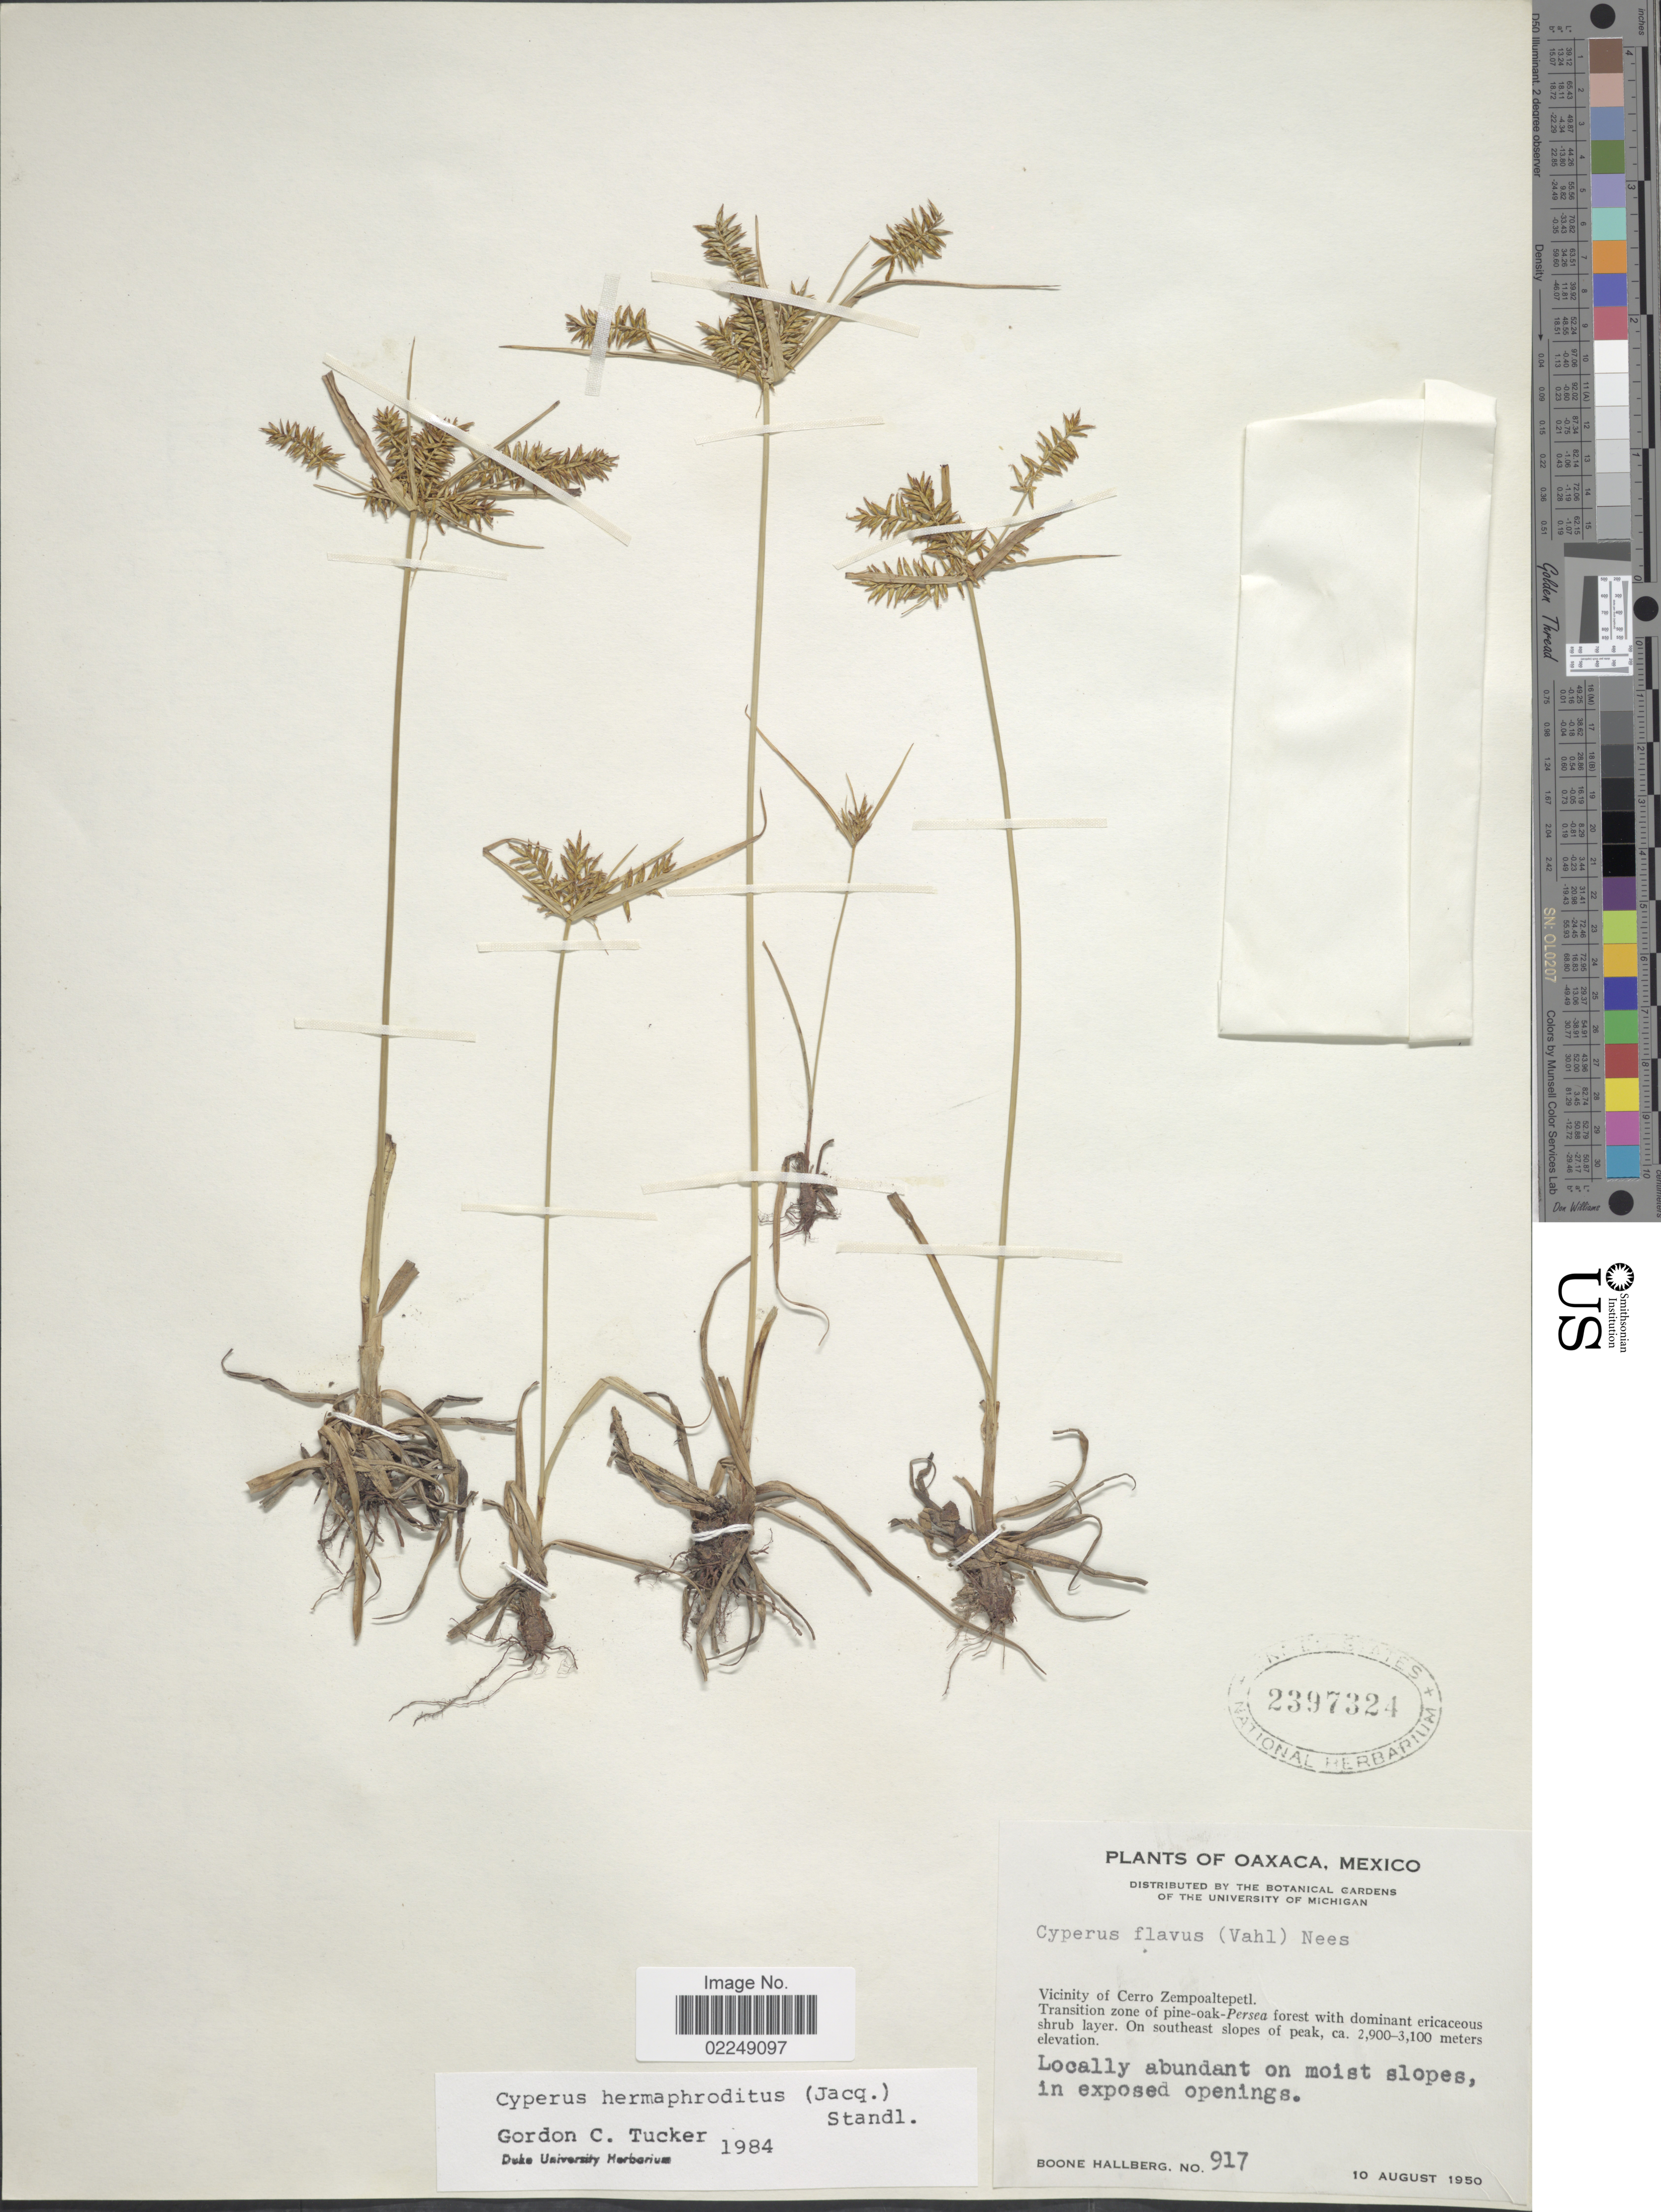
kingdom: Plantae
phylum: Tracheophyta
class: Liliopsida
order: Poales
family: Cyperaceae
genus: Cyperus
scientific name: Cyperus hermaphroditus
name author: (Jacq.) Standl.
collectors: B. Hallberg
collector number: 917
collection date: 1950-08-10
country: Mexico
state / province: Oaxaca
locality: Oaxaca, Vicinity of Cerro Zempoaltepetl., Transition zone of pine-Persea forest, On southeast slopes of peak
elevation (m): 2900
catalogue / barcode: US 2397324